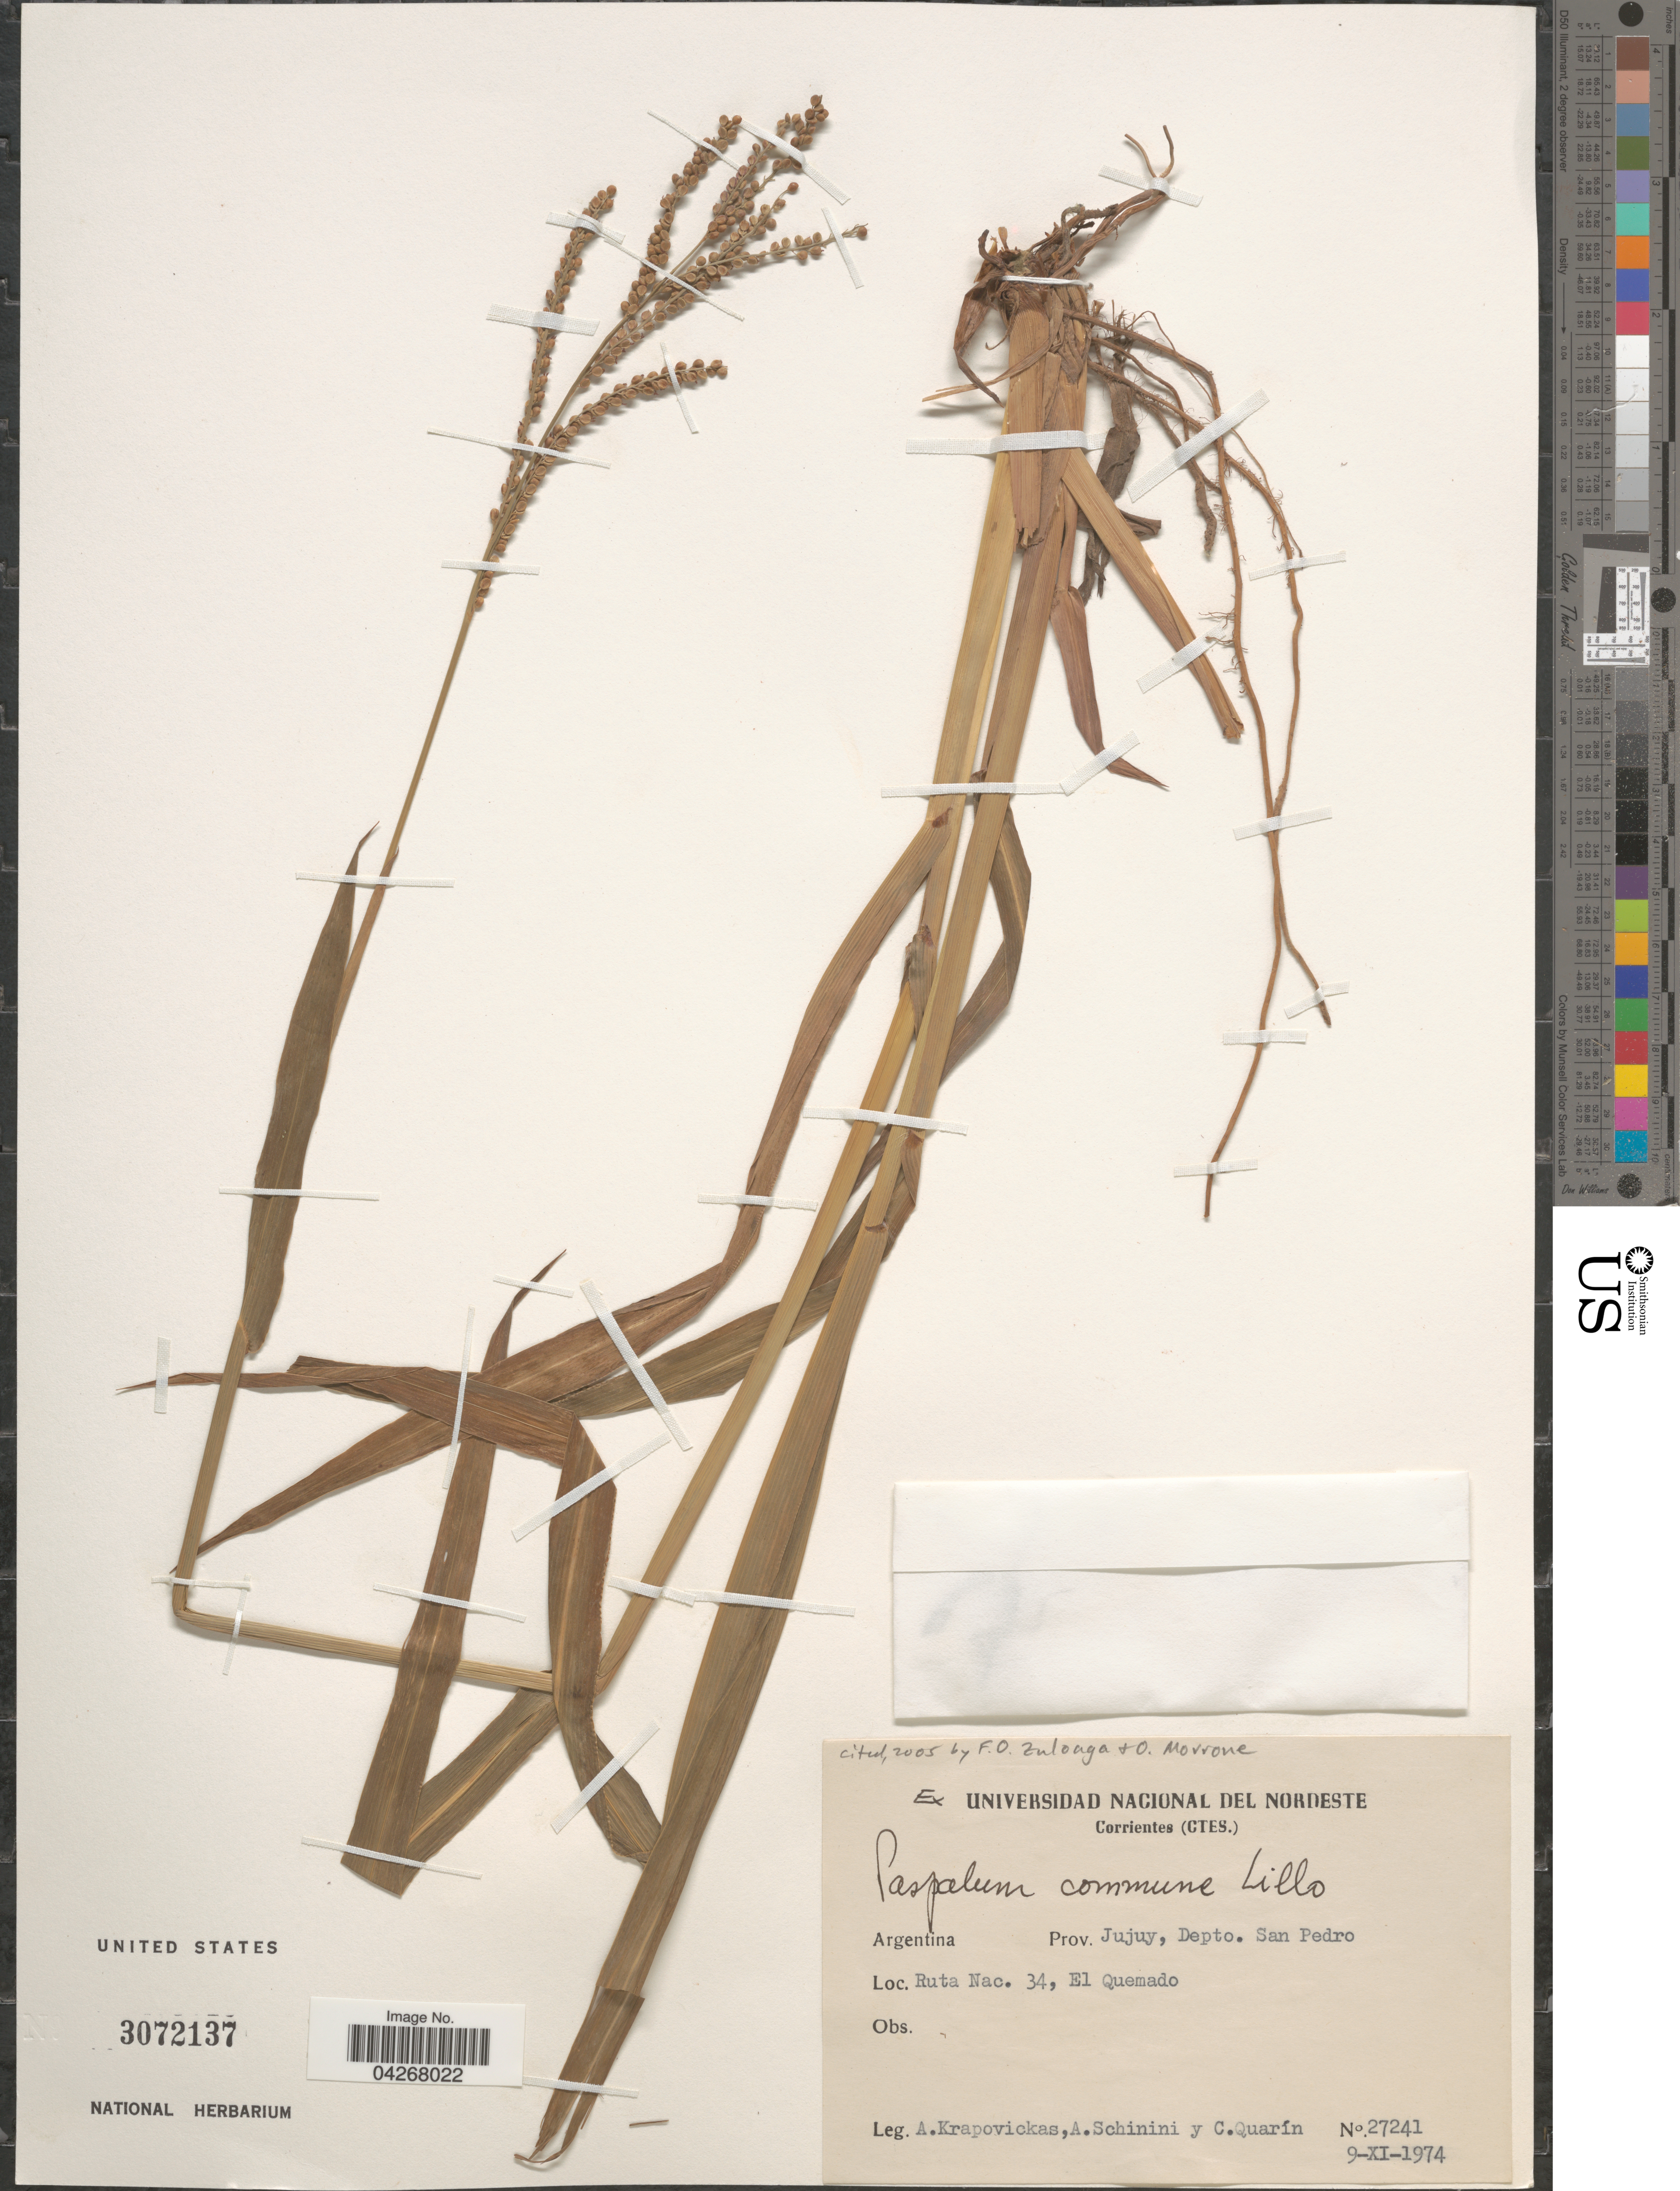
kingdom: Plantae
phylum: Tracheophyta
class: Liliopsida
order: Poales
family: Poaceae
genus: Paspalum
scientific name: Paspalum commune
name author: Lillo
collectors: A. Krapovickas, A. Schinini & C. Quarín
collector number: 27241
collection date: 1974-11-09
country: Argentina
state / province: Jujuy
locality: Depto. San Pedro. Ruta Nac. 34, El Quemado.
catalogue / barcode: US 3072137